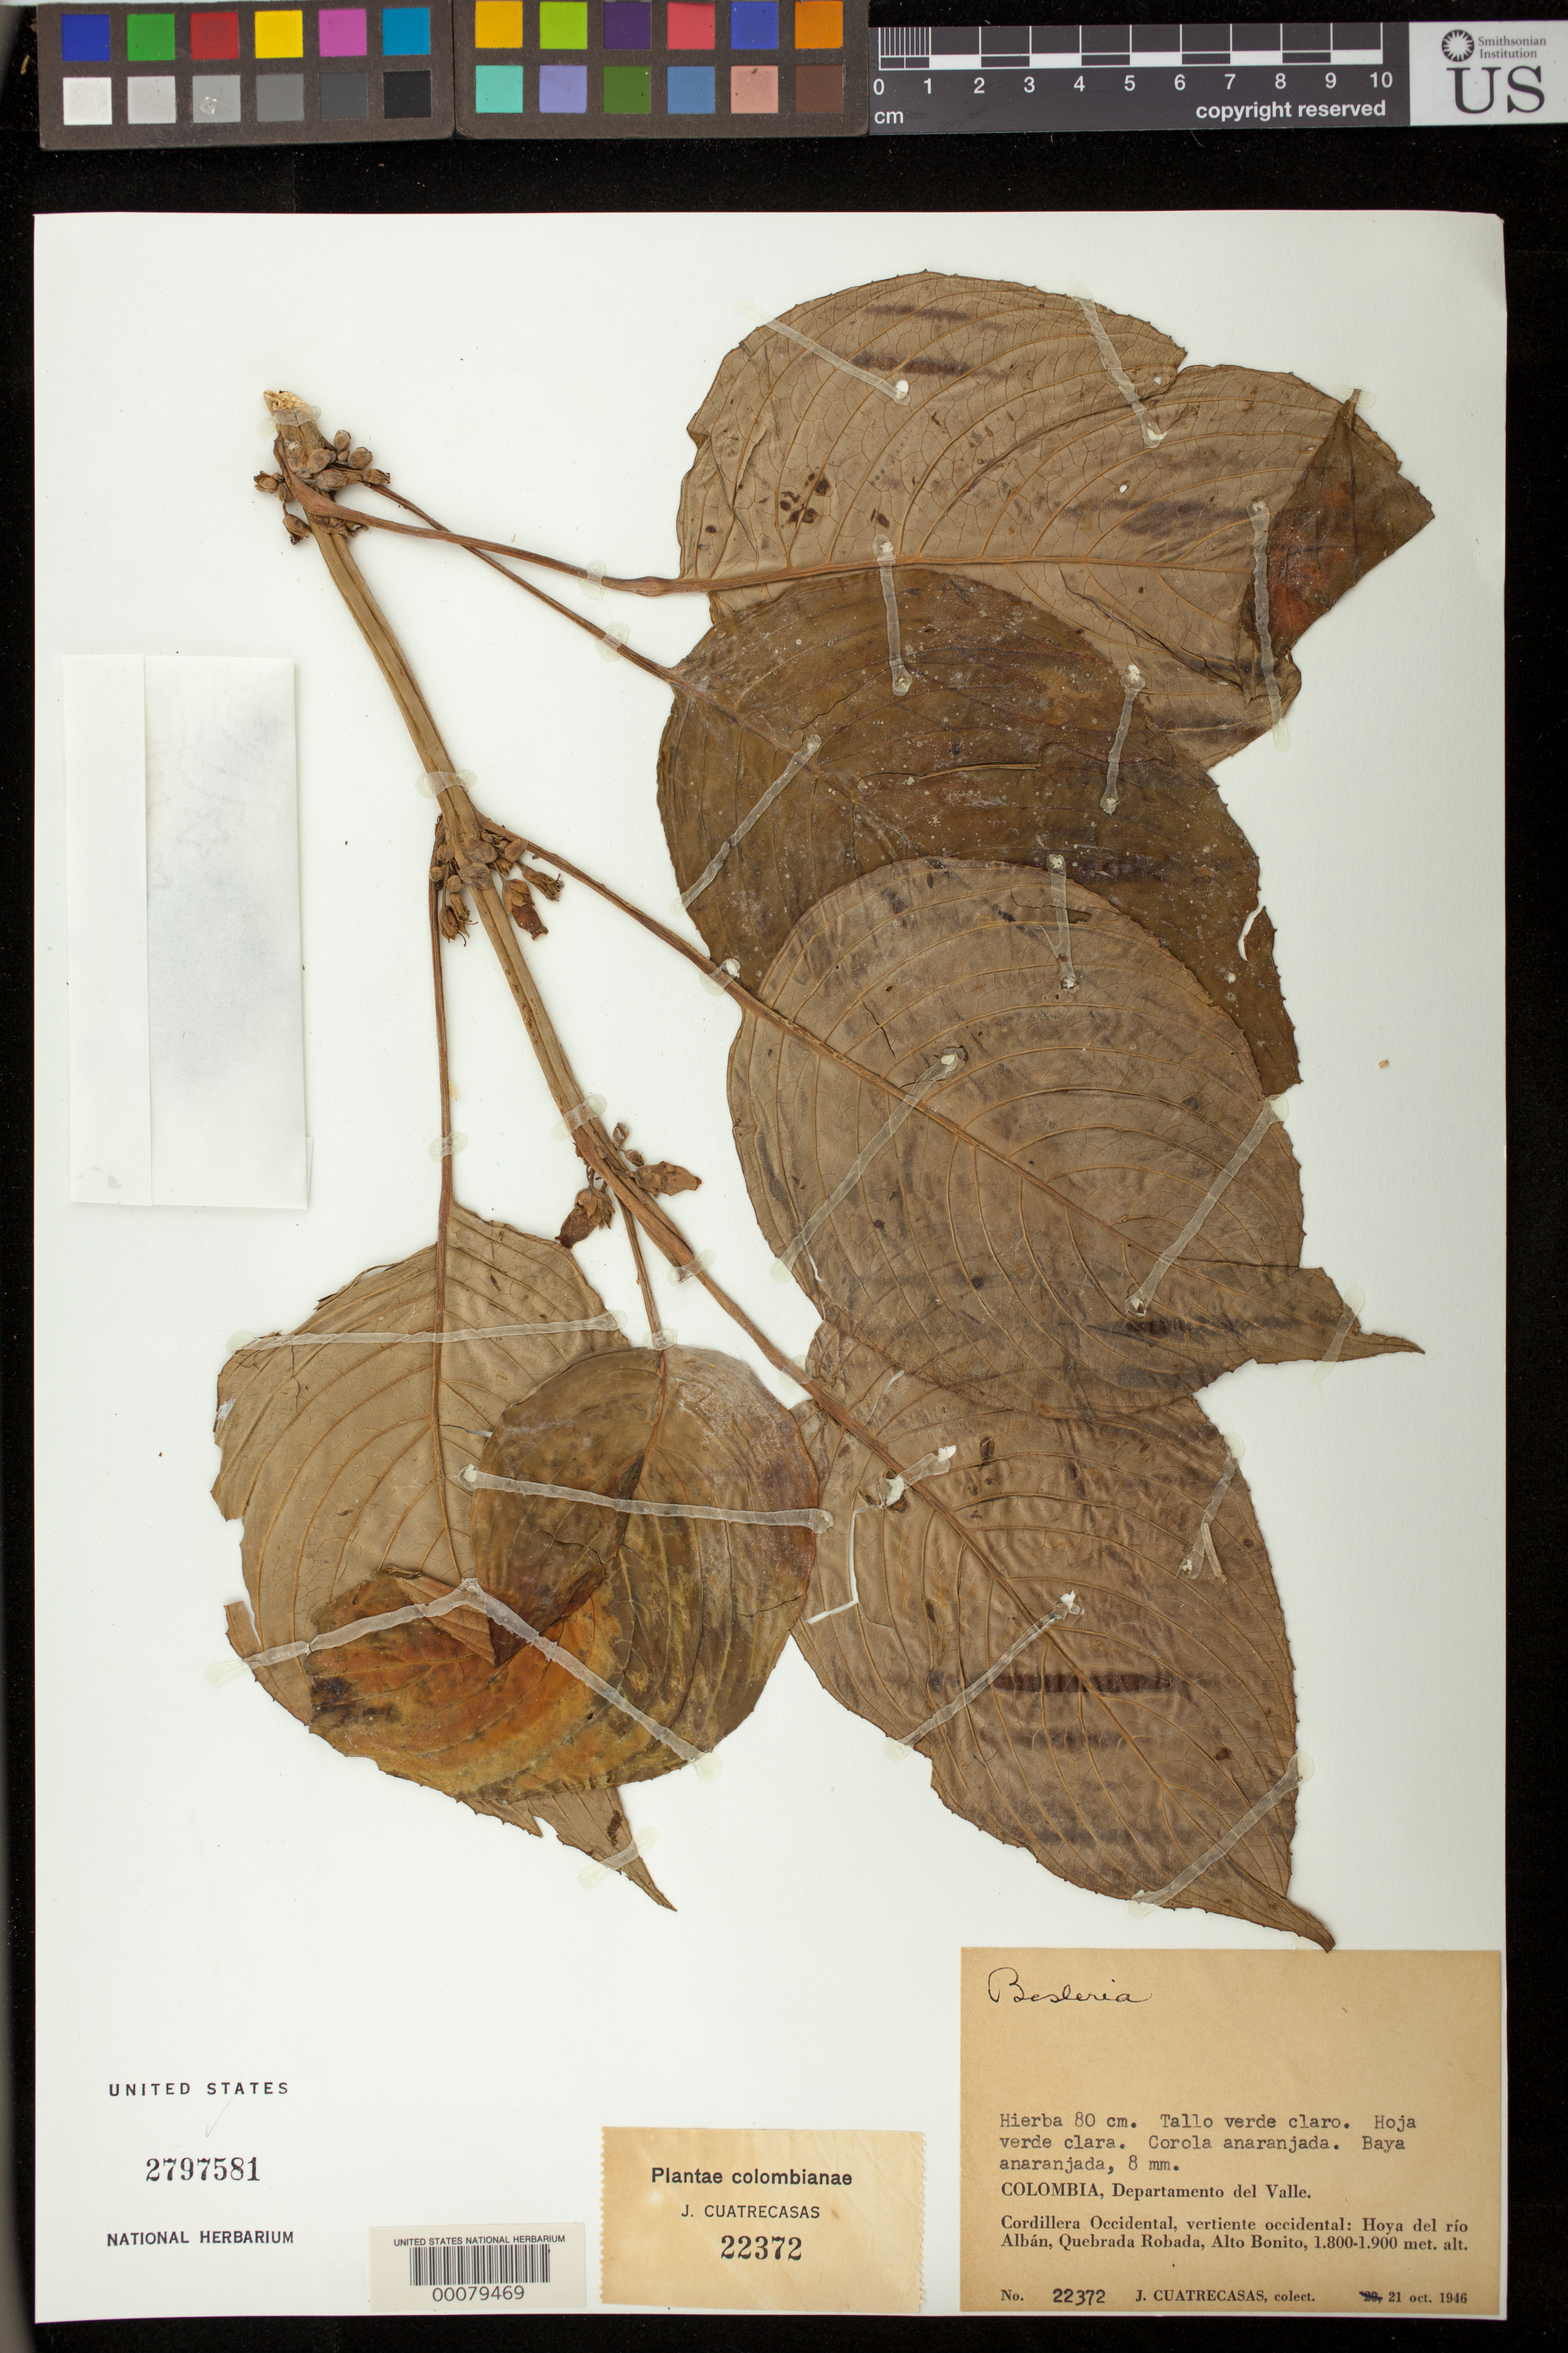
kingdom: Plantae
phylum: Tracheophyta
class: Magnoliopsida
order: Lamiales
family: Gesneriaceae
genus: Besleria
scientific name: Besleria sp.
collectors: J. Cuatrecasas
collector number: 22372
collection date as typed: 21 Oct 1946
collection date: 1946-10-21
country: Colombia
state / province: Valle del Cauca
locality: Cordillera Occidental, western slope, hoya of Rio Alban, Quebrada Robada, Alto Bonito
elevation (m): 1800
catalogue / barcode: US 2797581